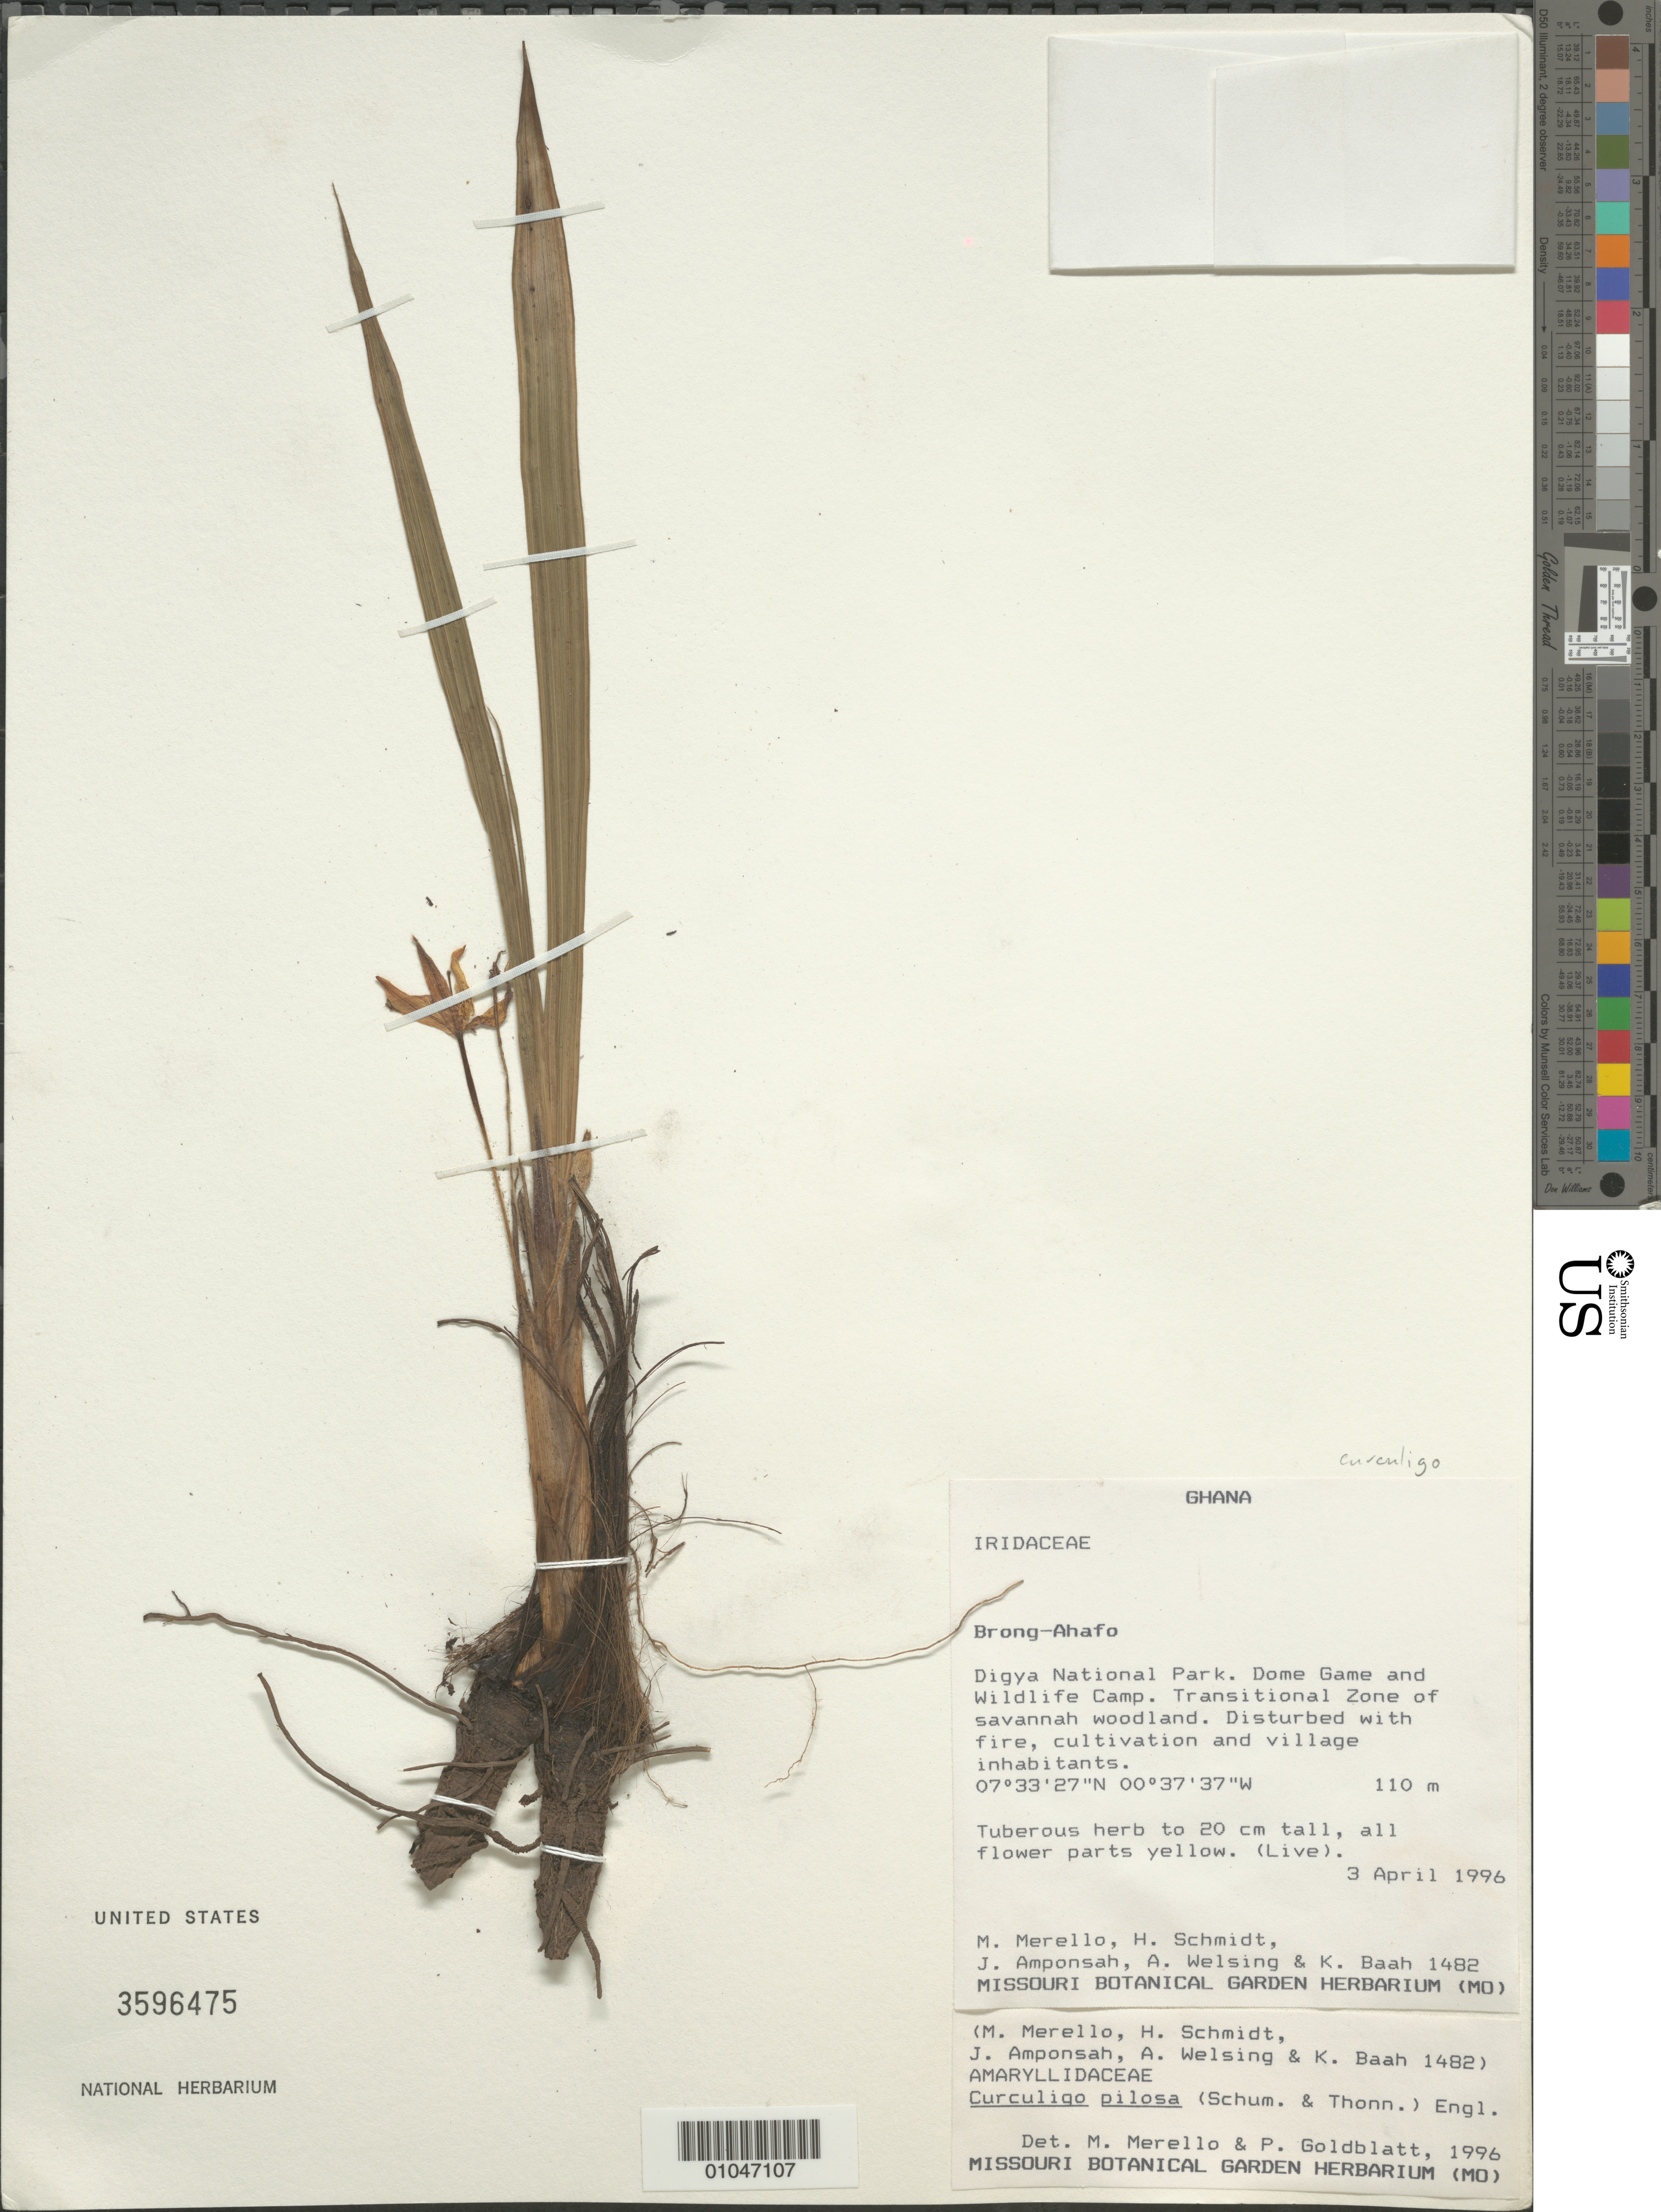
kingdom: Plantae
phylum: Tracheophyta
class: Liliopsida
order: Asparagales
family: Hypoxidaceae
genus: Curculigo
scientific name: Curculigo pilosa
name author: (Schum. & Thonn.) Engl.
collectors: A. Welsing, M. Merello, H. Schmidt, J. Amponsah & K. Baah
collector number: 1482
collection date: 1996-04-03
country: Ghana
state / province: Brong-Ahafo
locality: Digya National Park, Dome Game and Wildlife Camp. Transitional Zone of savannah woodland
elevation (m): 110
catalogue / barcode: US 3596475